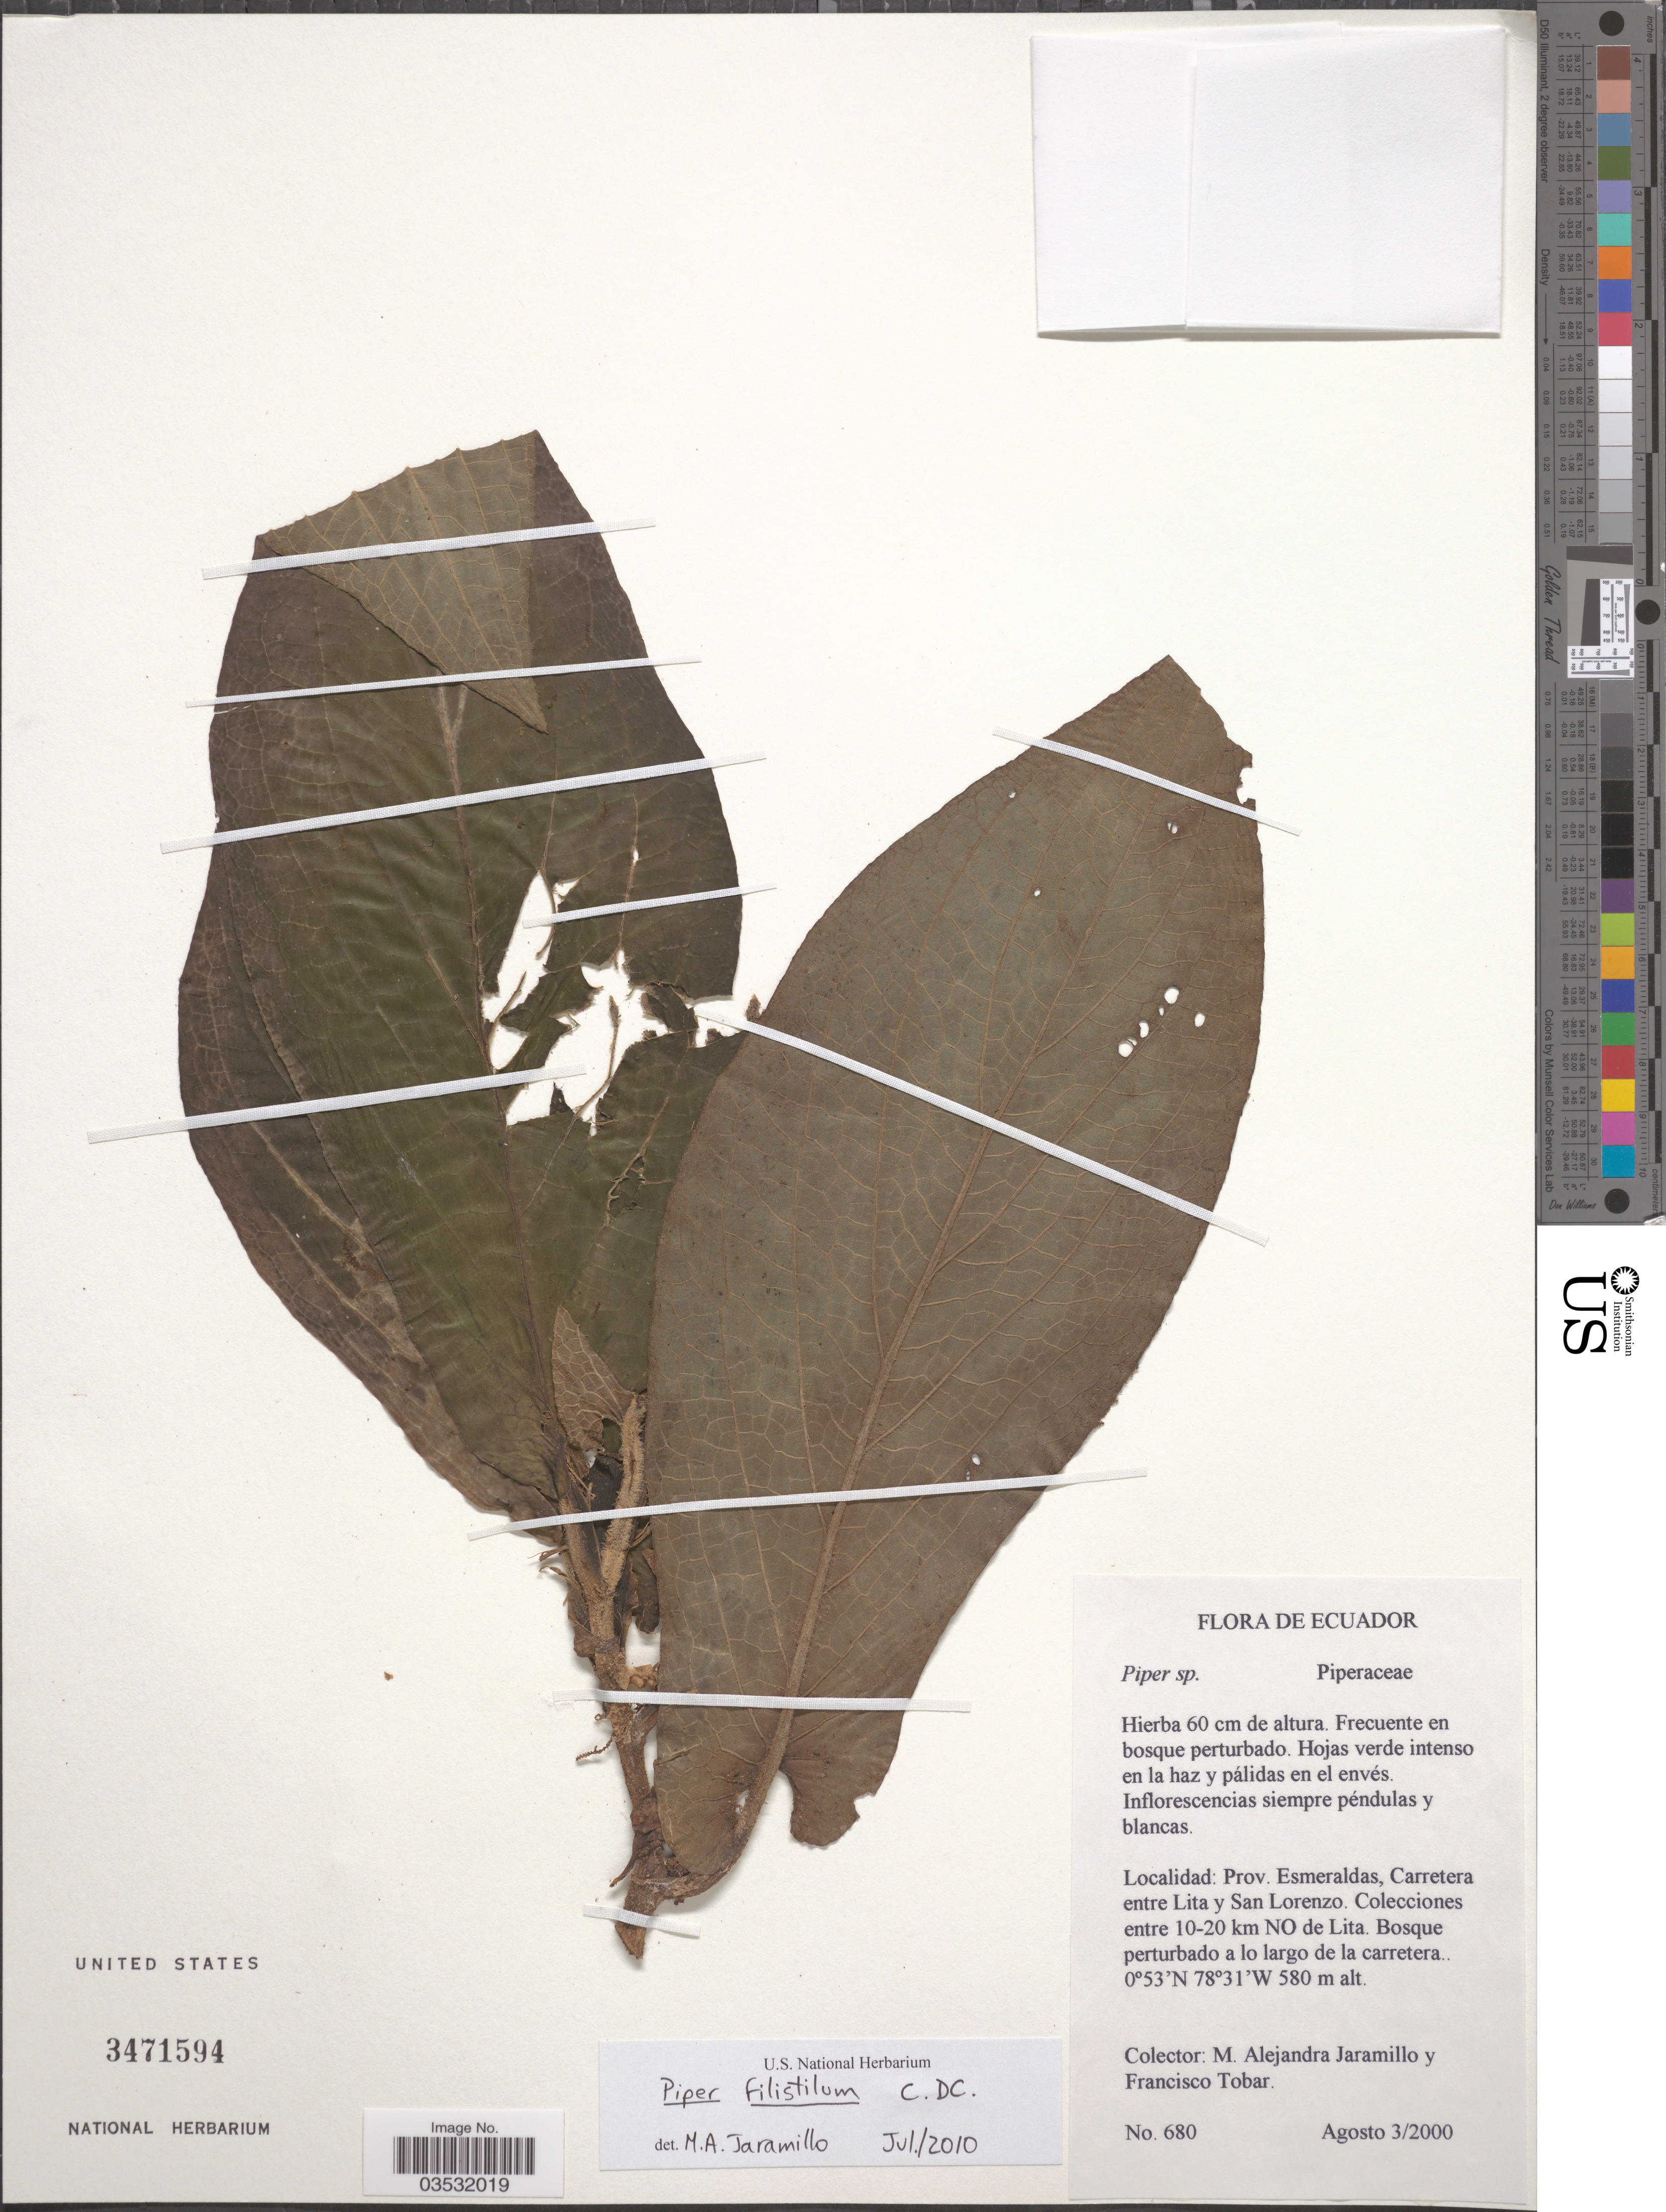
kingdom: Plantae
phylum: Tracheophyta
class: Magnoliopsida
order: Piperales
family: Piperaceae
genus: Piper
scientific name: Piper filistilum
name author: C. DC.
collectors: M. A. Jaramillo & F. Tobar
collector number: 680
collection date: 2000-08-03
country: Ecuador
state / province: Esmeraldas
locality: Carretera entre Lita y San Lorenzo. Entre 10-20 km NO de Lita. Bosque perturbado a lo largo de la carretera.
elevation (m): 580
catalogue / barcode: US 3471594